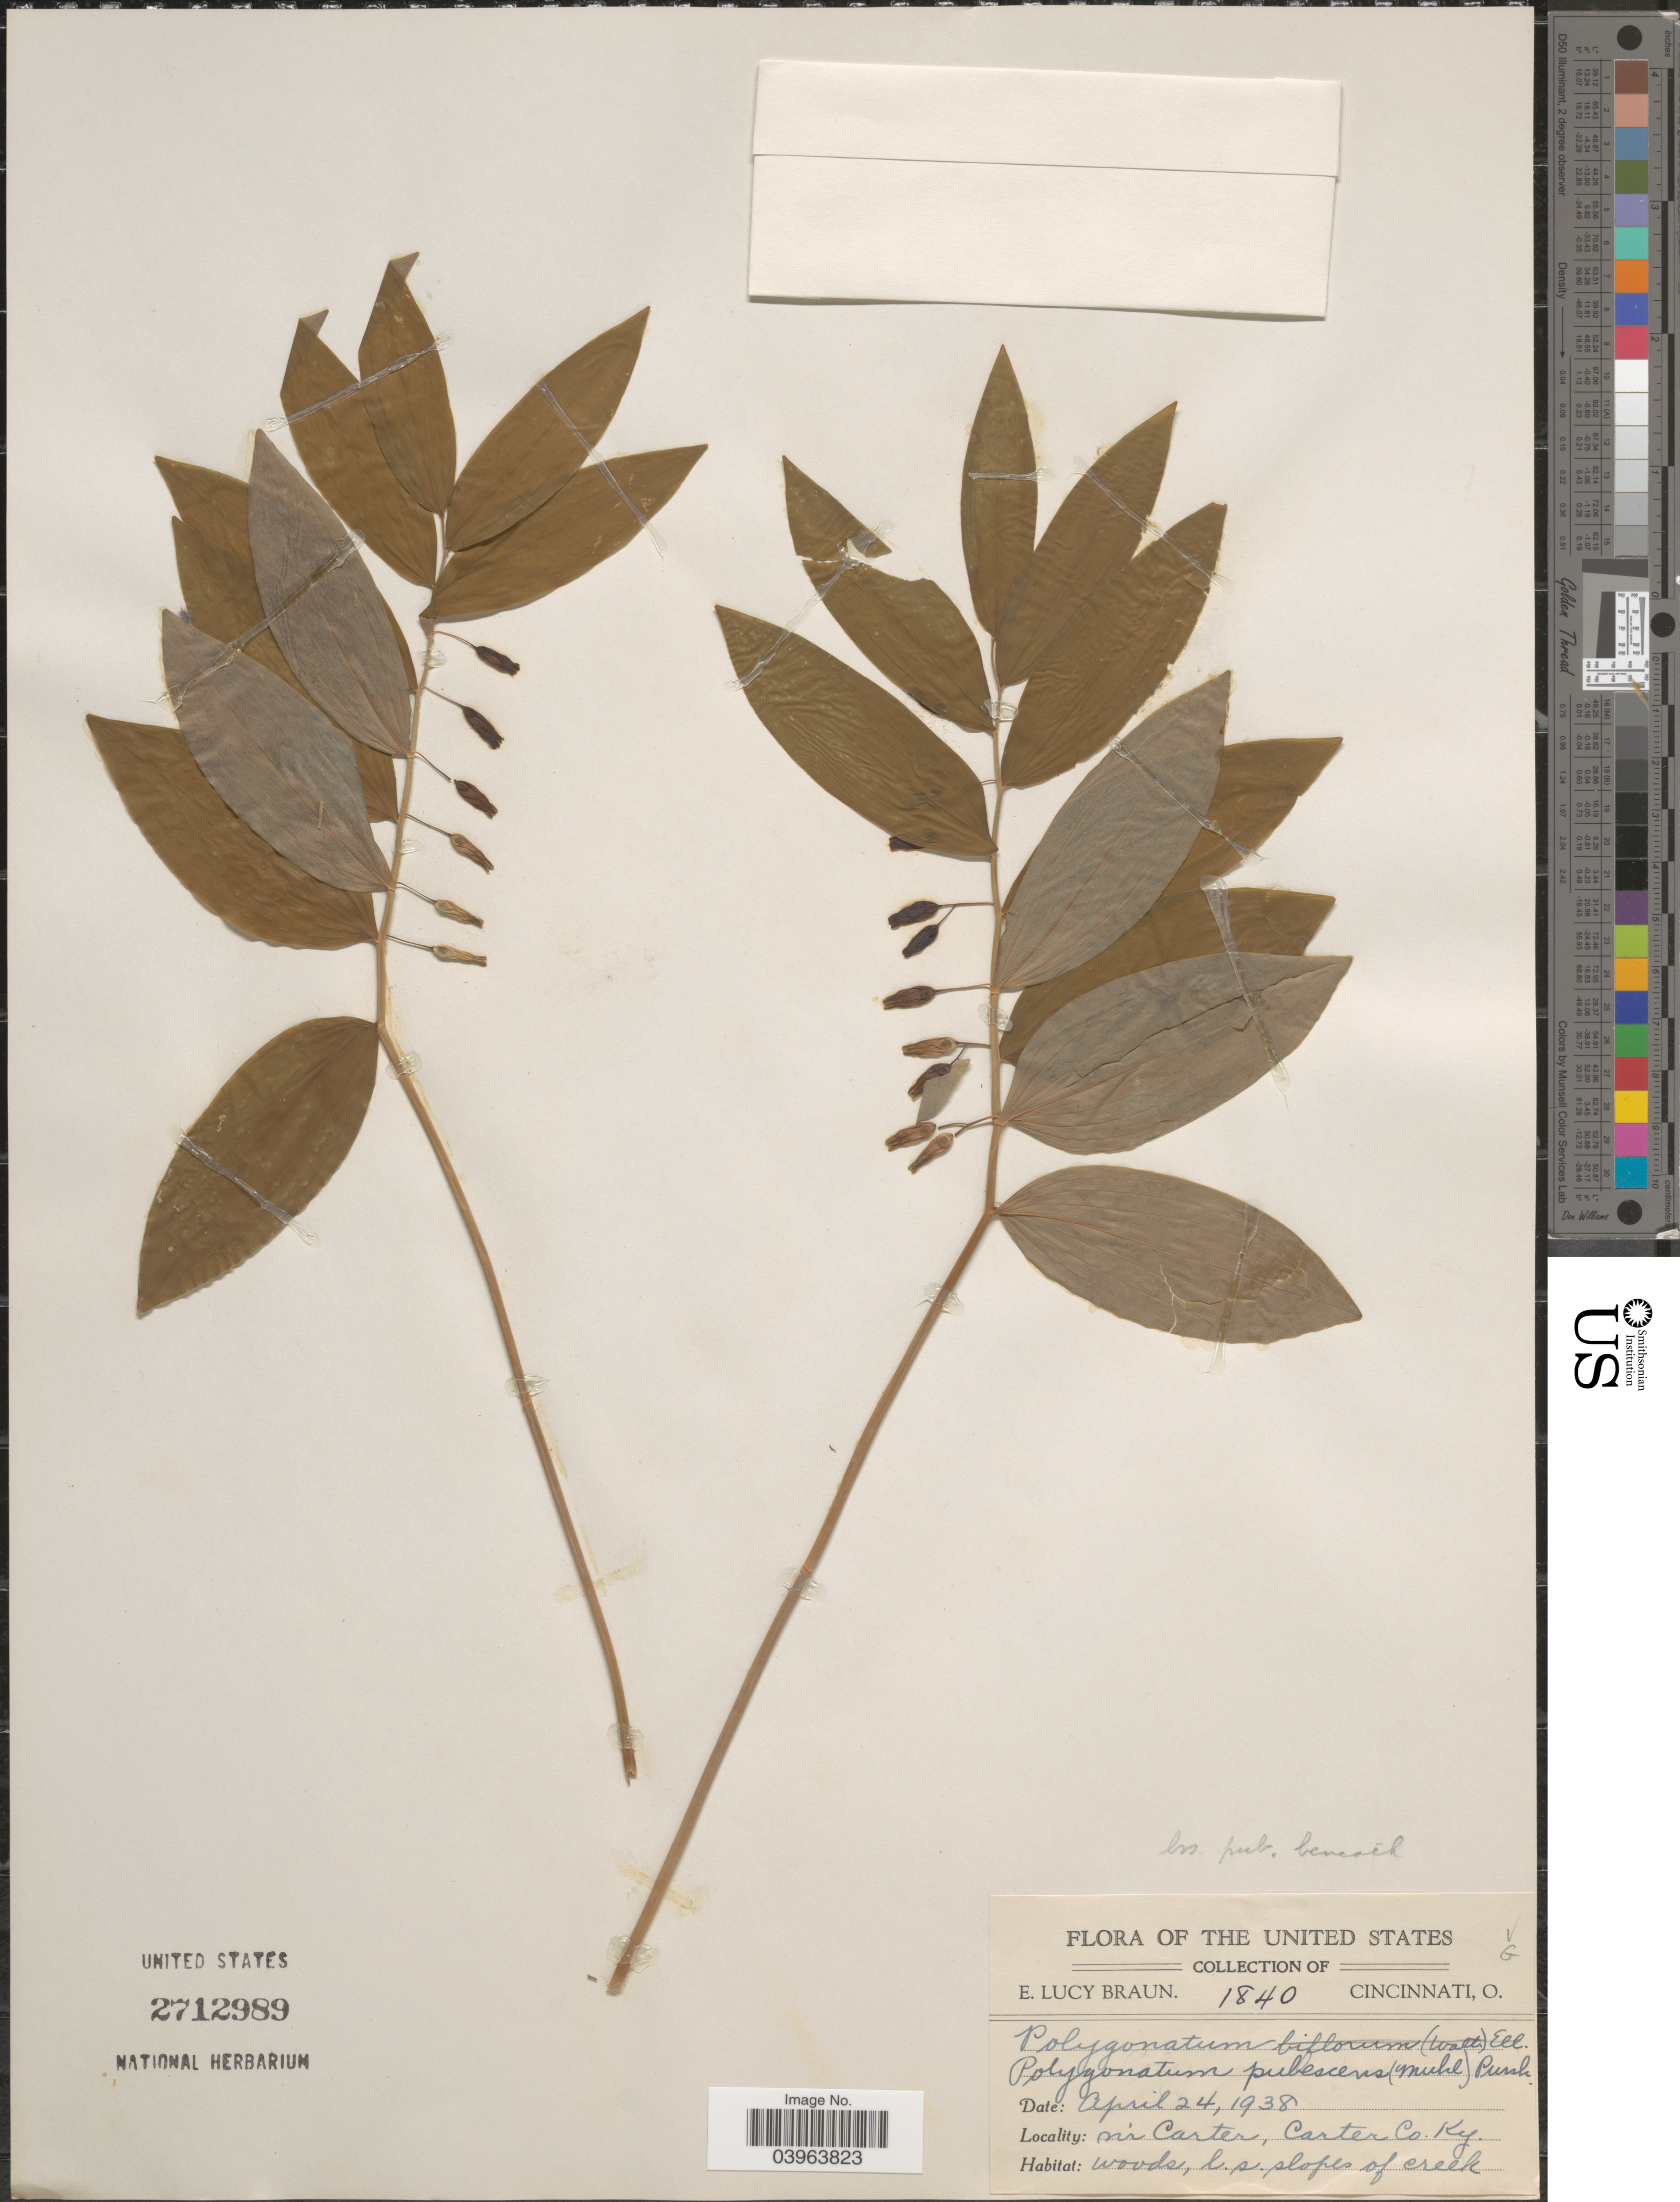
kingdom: Plantae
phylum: Tracheophyta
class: Liliopsida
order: Asparagales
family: Asparagaceae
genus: Polygonatum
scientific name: Polygonatum pubescens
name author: (Willd.) Pursh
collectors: E. L. Braun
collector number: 1840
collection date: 1938-04-24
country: United States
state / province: Kentucky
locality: N'r Carter, Carter Co. L.s. slopes of creek.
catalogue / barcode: US 2712989